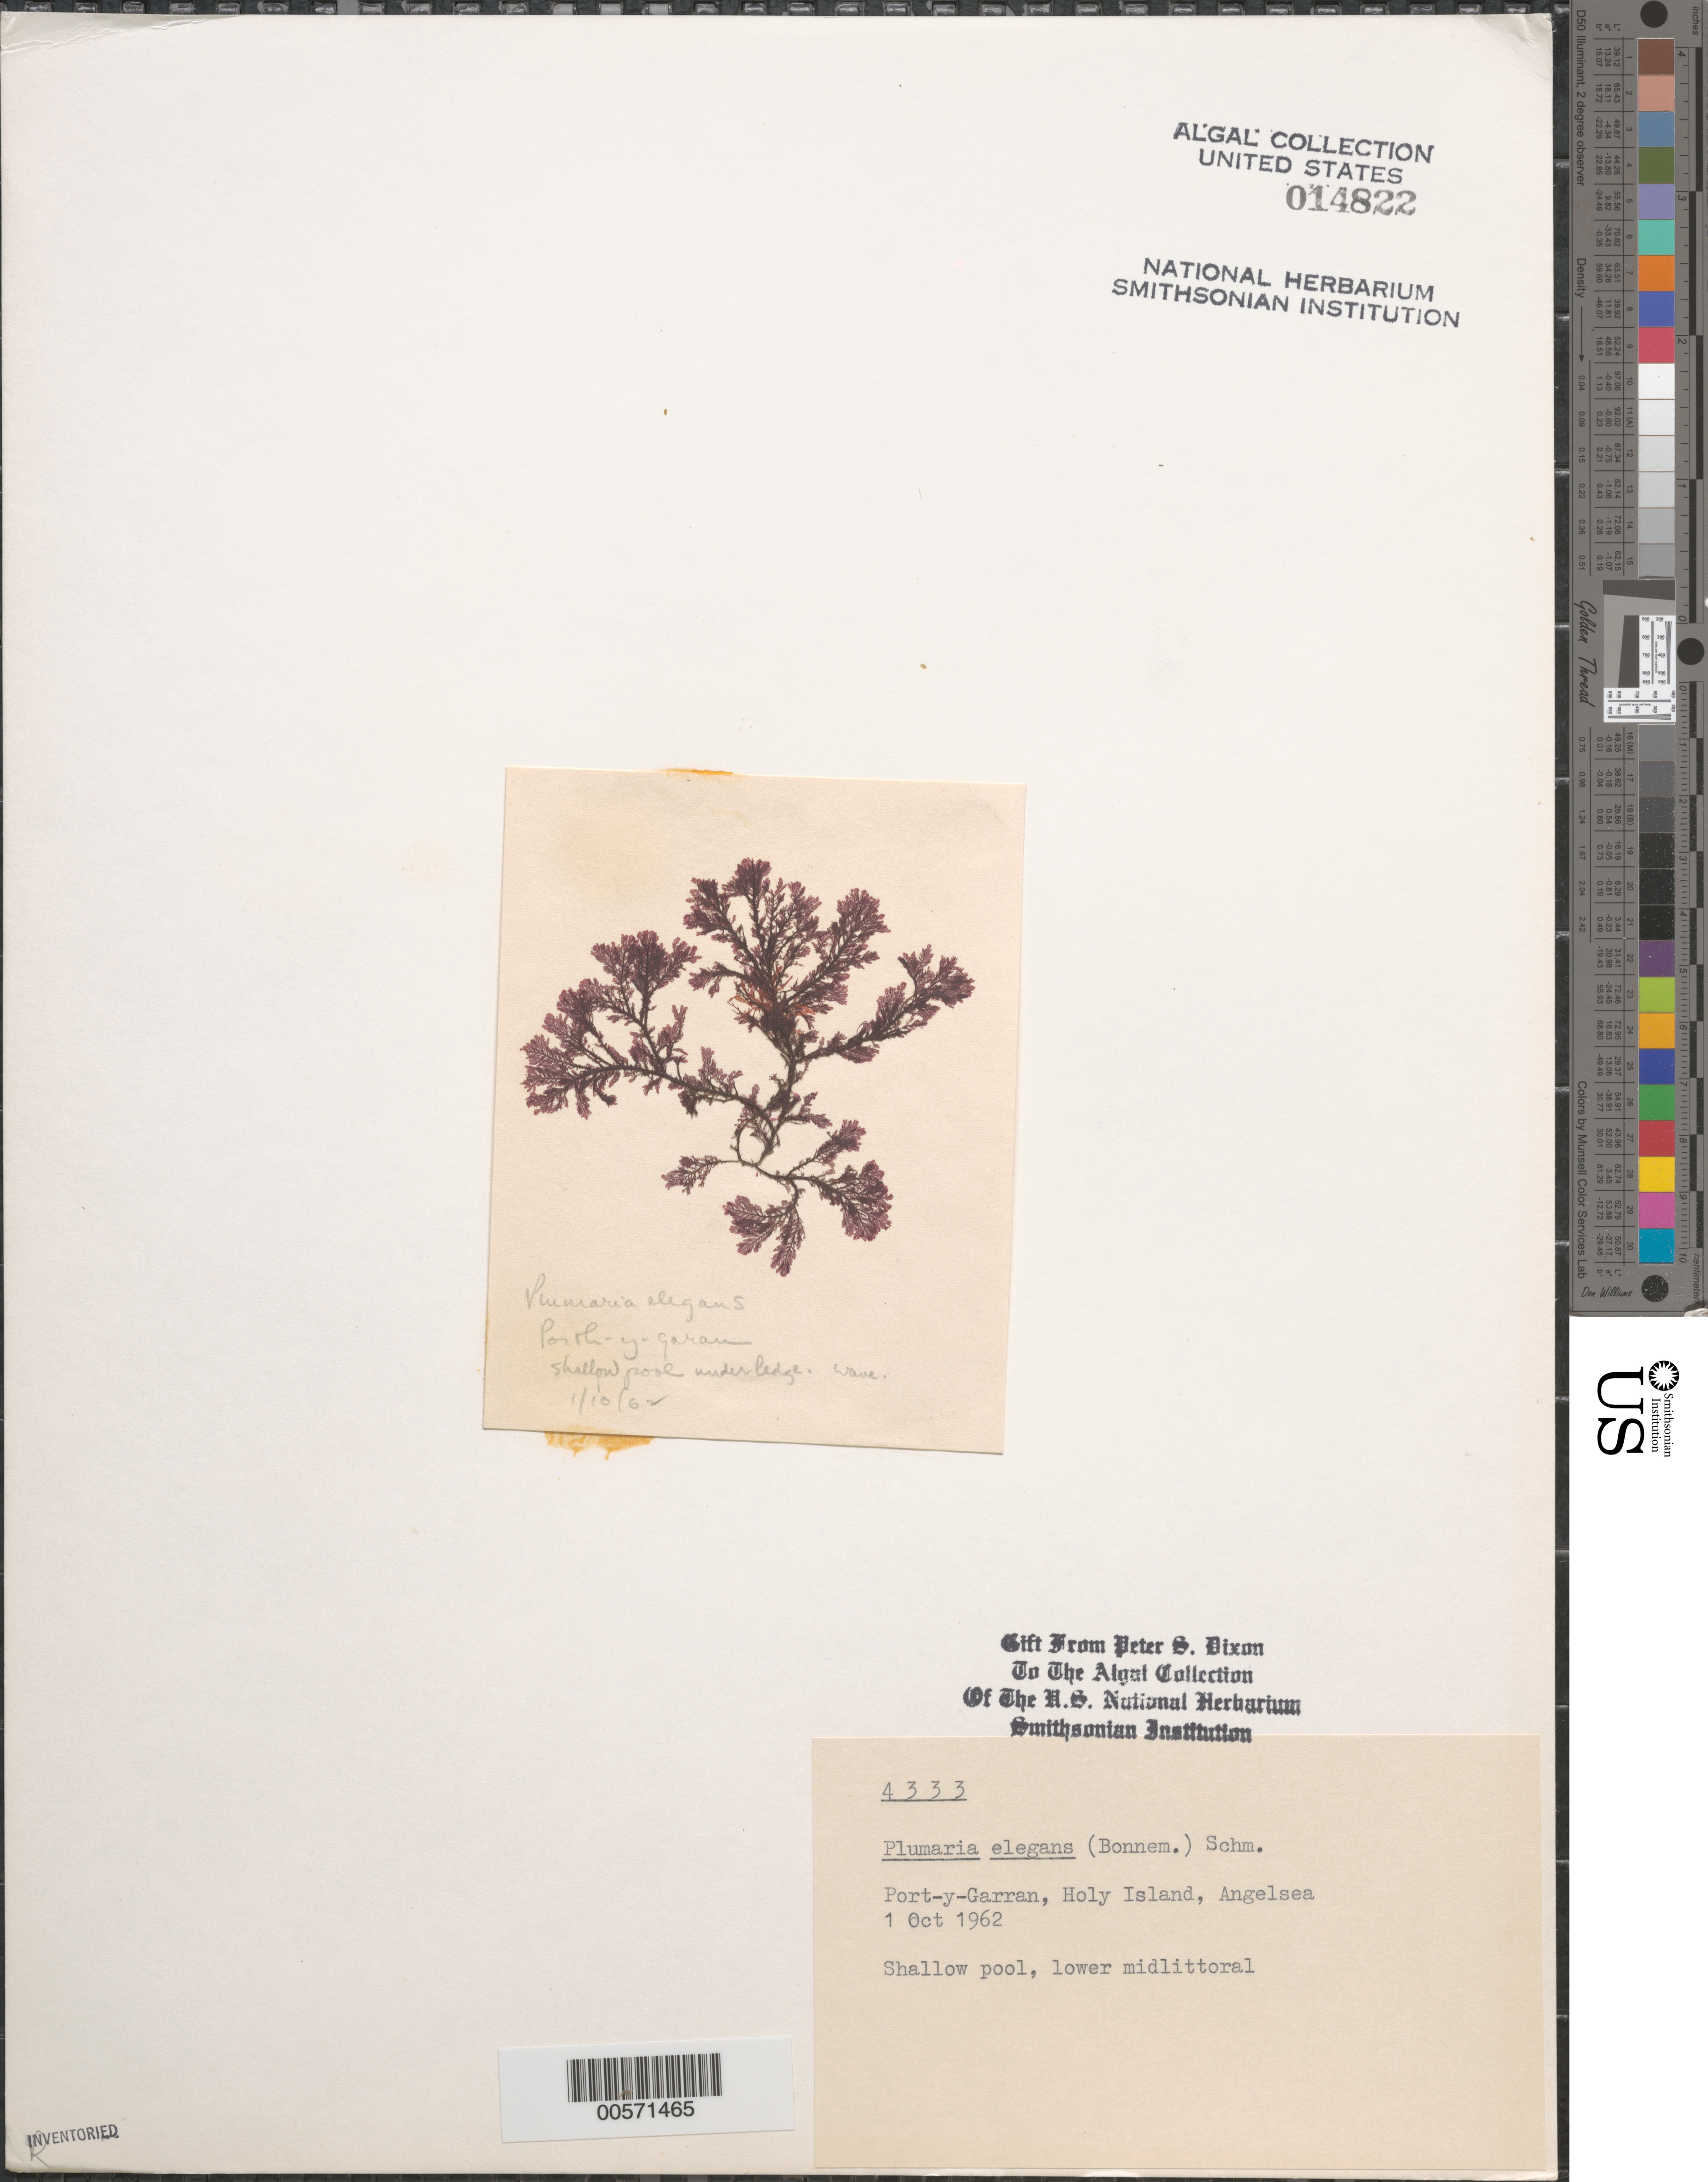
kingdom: Plantae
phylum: Rhodophyta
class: Florideophyceae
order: Ceramiales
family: Wrangeliaceae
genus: Plumaria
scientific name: Plumaria plumosa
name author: (Hudson) Kuntze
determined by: Algae name updating Project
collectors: P. S. Dixon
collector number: PSD 4333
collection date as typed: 01 Oct 1962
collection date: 1962-10-01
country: United Kingdom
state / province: Wales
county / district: Gwynedd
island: Anglesey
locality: Port-y-Garran, Holy Island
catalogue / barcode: US 14822